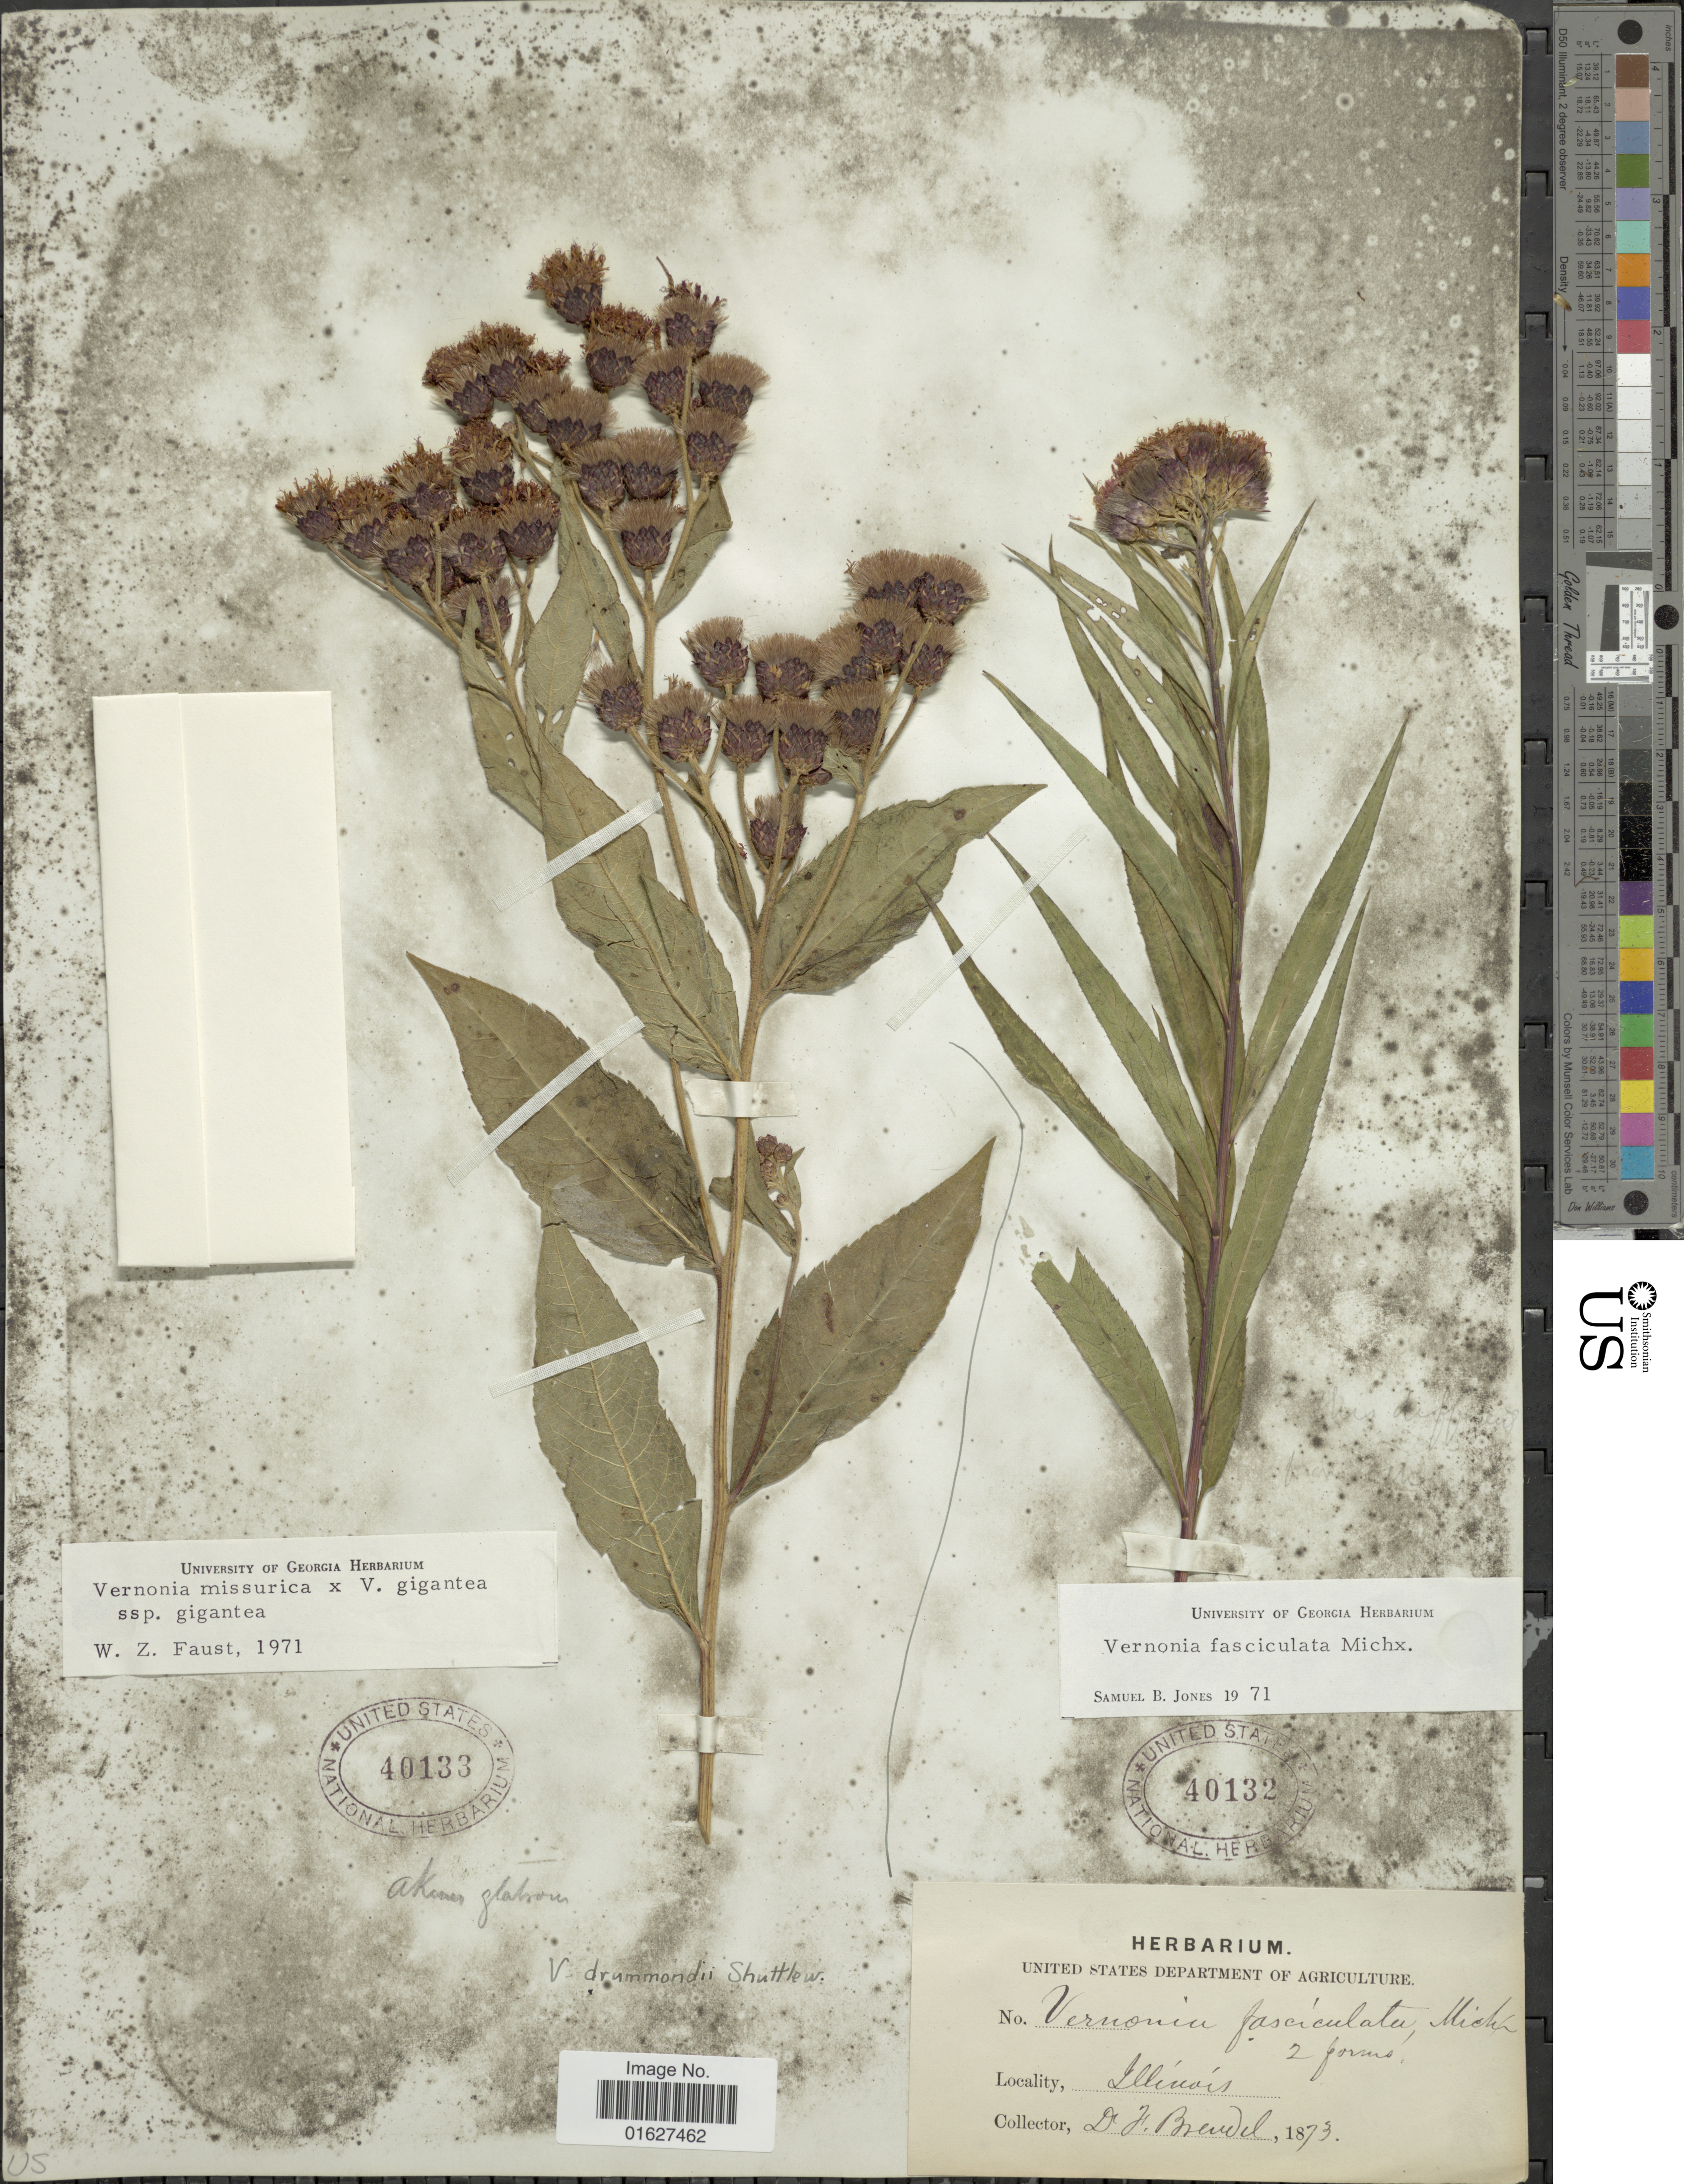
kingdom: Plantae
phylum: Tracheophyta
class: Magnoliopsida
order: Asterales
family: Asteraceae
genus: Vernonia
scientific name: Vernonia missurica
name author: Raf.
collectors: F. Brendel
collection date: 1873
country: United States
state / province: Illinois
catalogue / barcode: US 40133-2